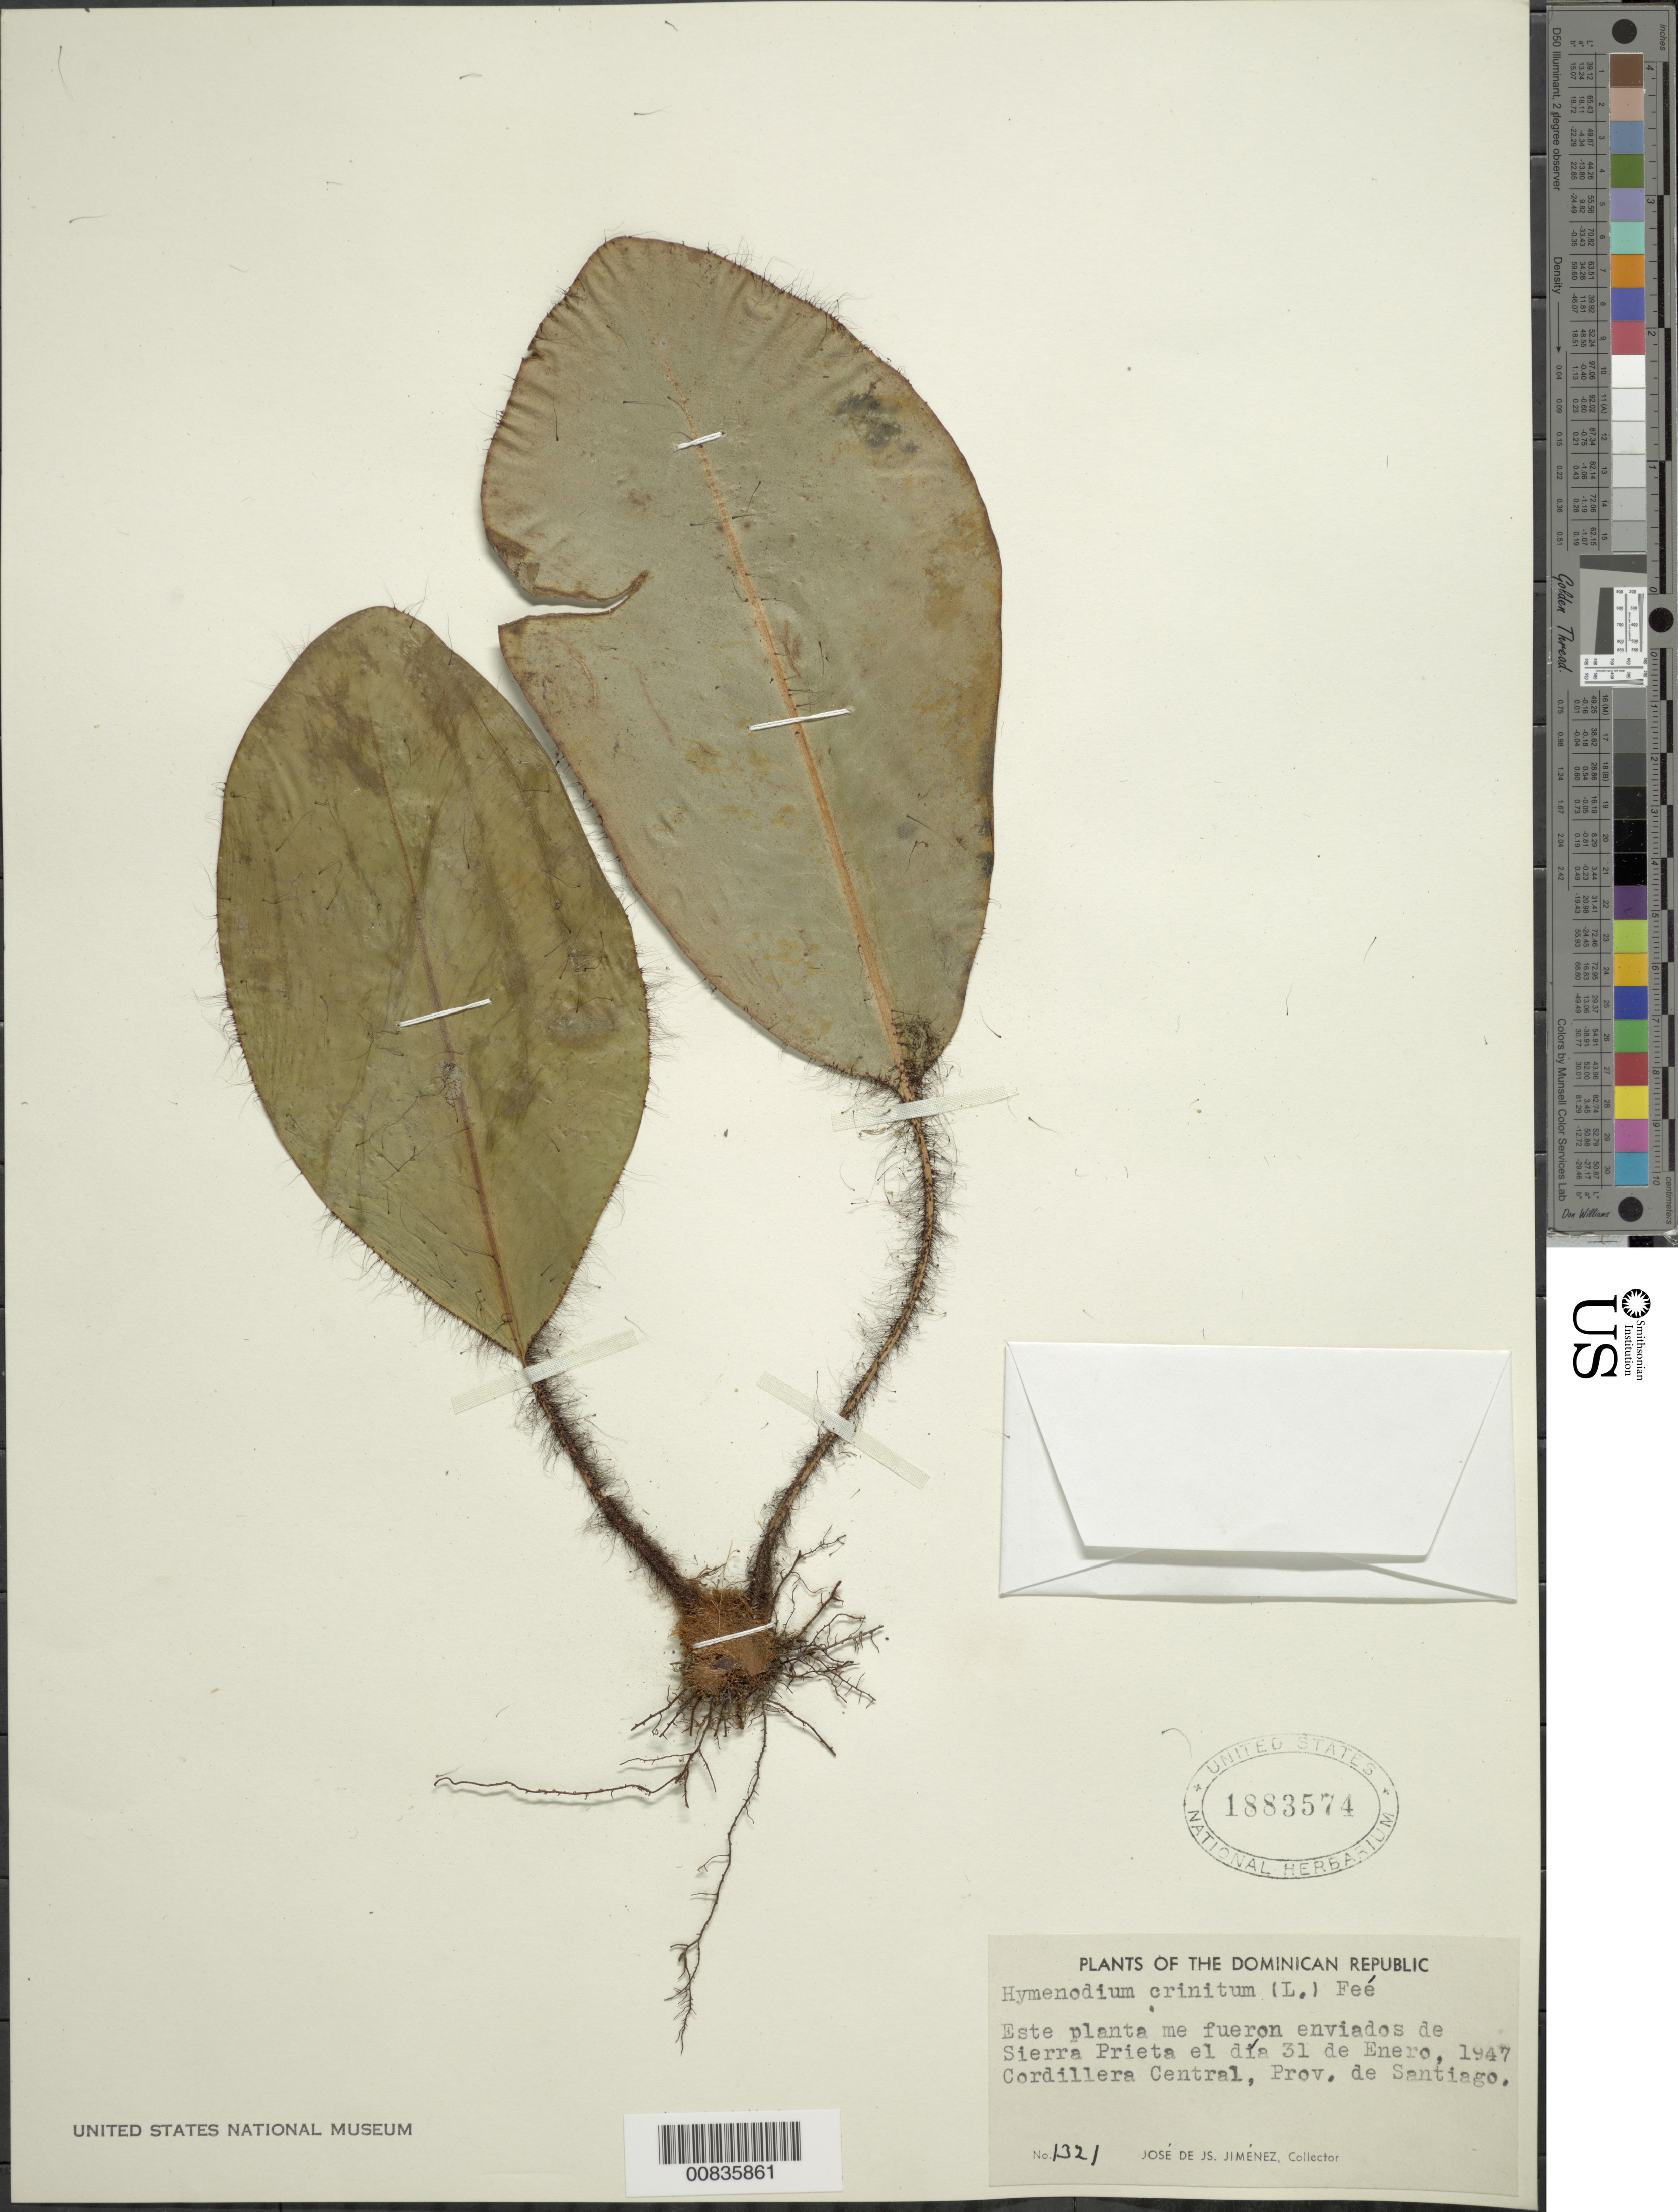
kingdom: Plantae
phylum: Tracheophyta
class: Polypodiopsida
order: Polypodiales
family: Dryopteridaceae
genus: Elaphoglossum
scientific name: Elaphoglossum crinitum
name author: (L.) Christ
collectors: J. J. Jiménez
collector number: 1321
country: Dominican Republic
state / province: Santiago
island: Hispaniola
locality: Cordillera Central. Sierra Prieta.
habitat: Este planta me fueron enviados de sierra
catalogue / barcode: US 1883574